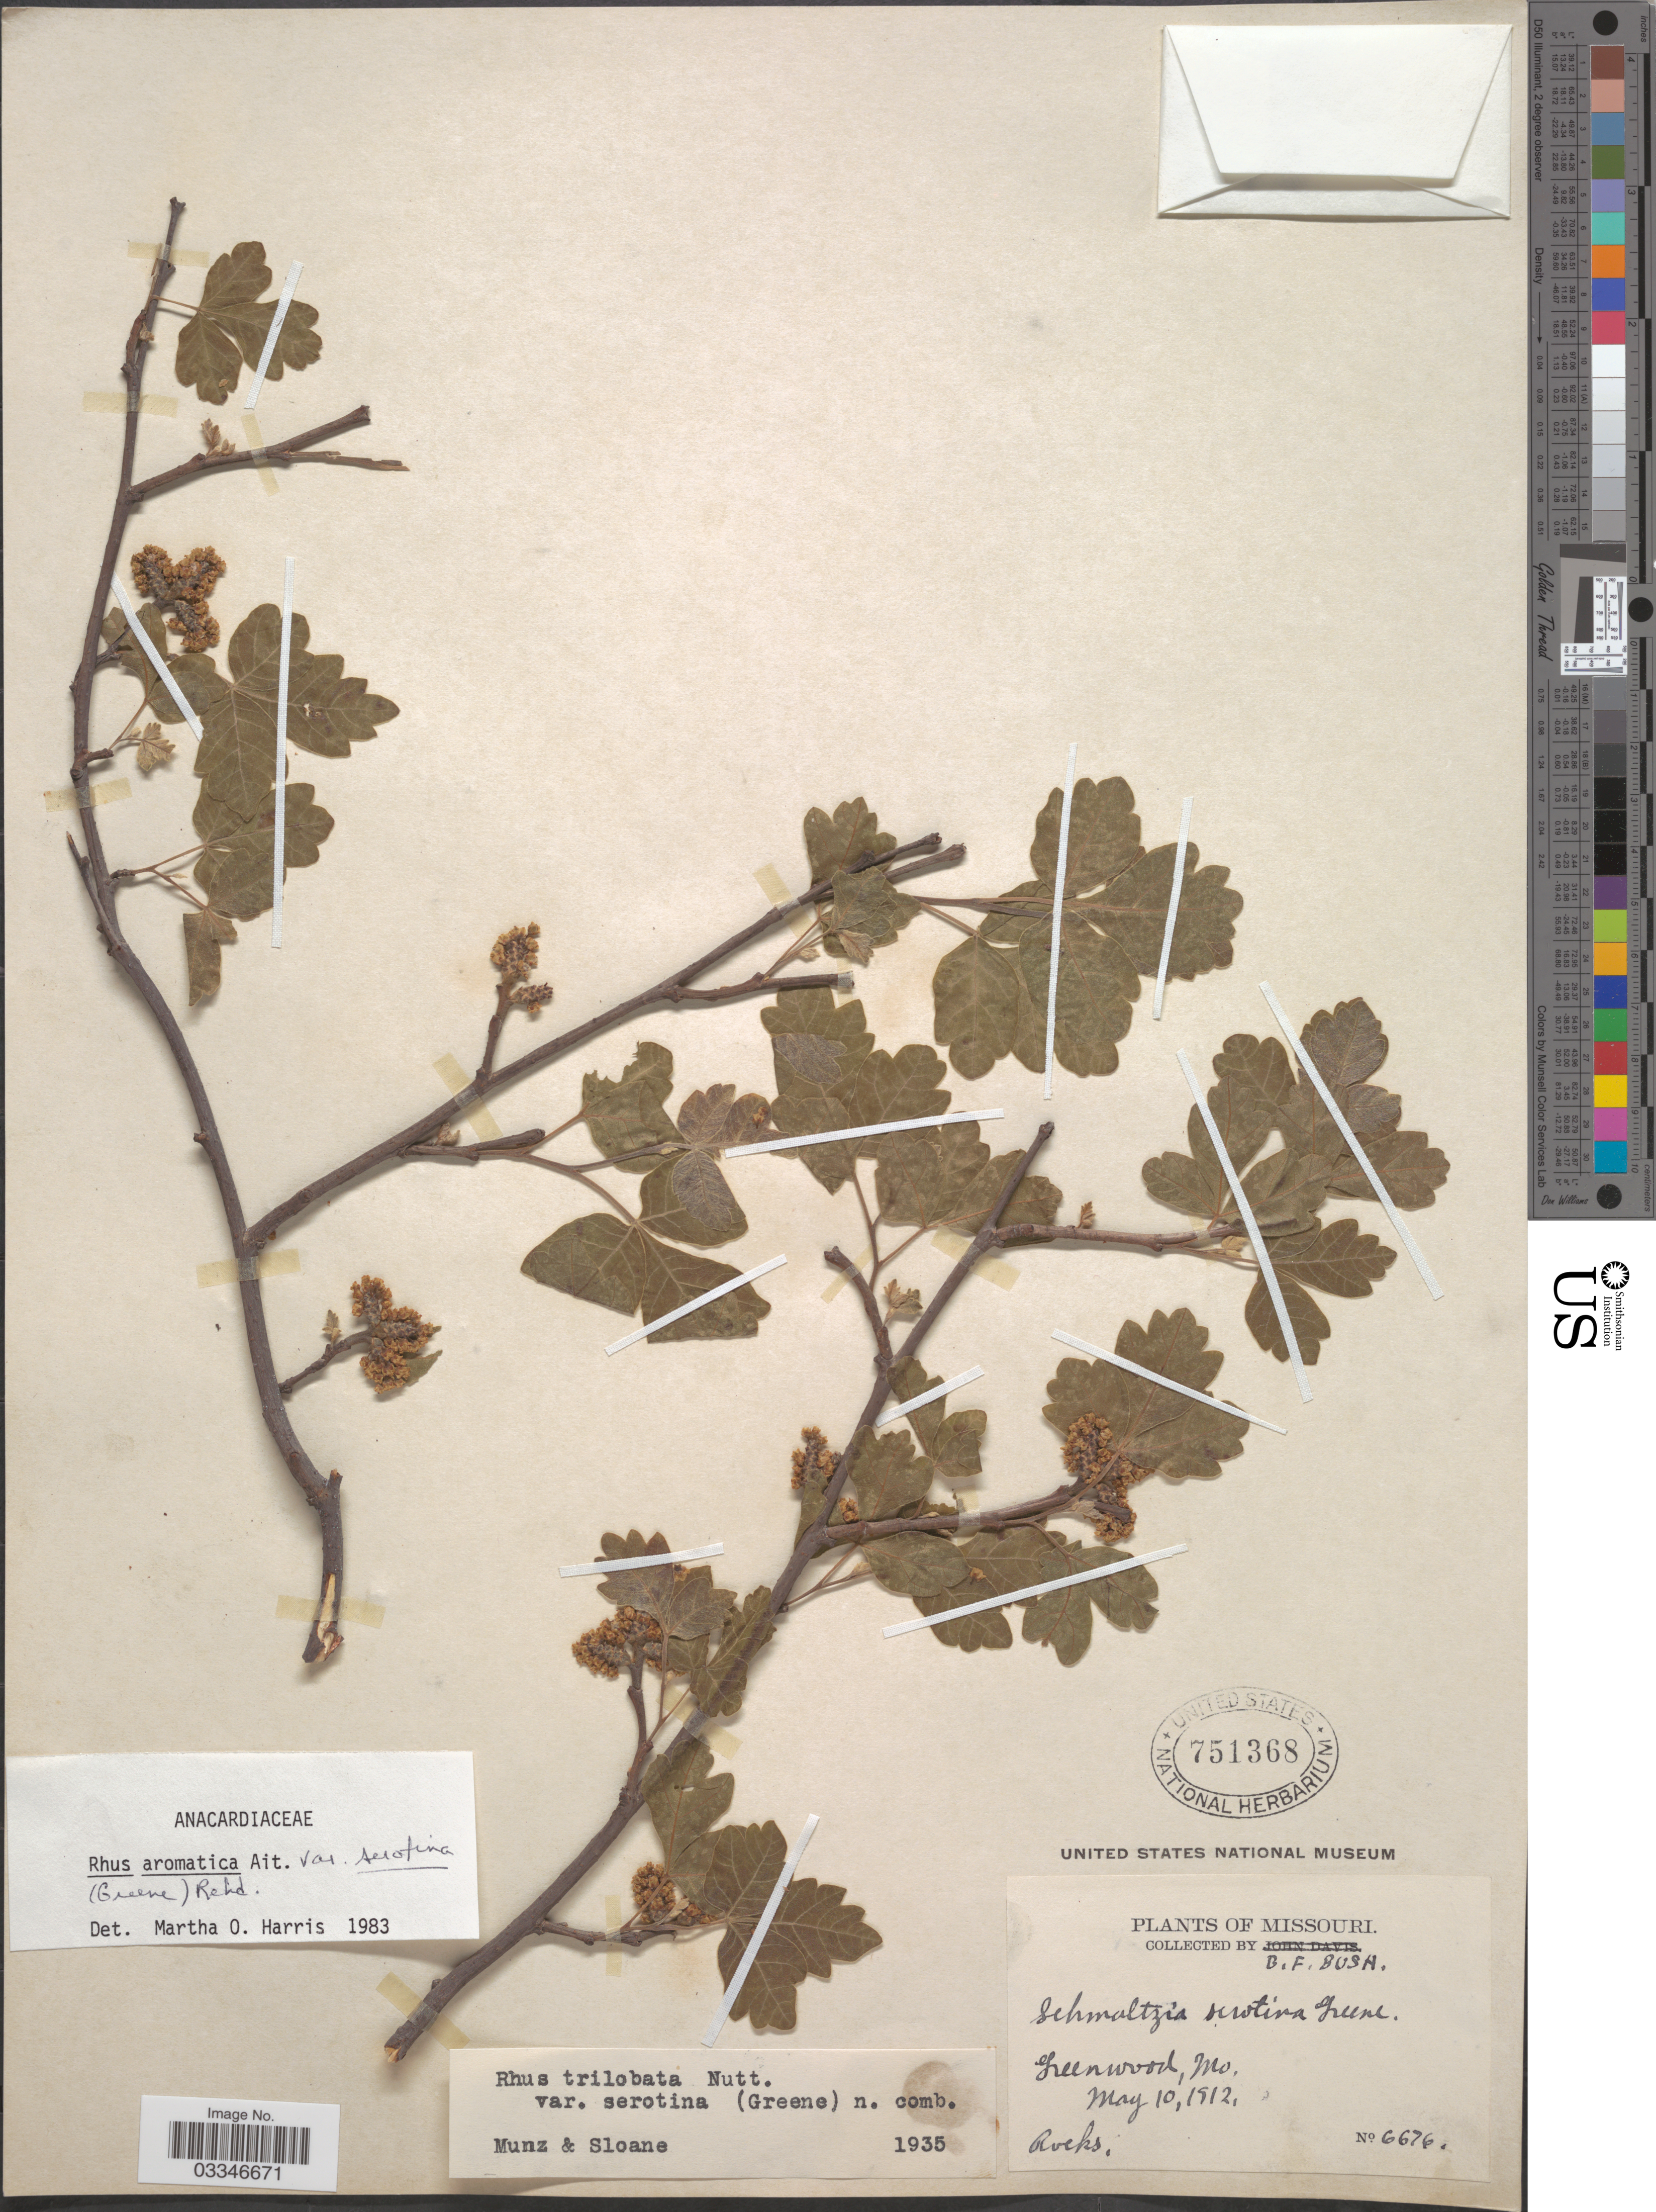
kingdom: Plantae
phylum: Tracheophyta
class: Magnoliopsida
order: Sapindales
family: Anacardiaceae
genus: Rhus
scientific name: Rhus trilobata var. serotina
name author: (Greene) F.A. Barkley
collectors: B. F. Bush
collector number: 6676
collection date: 1912-05-10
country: United States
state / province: Missouri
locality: Greenwood.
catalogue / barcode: US 751368